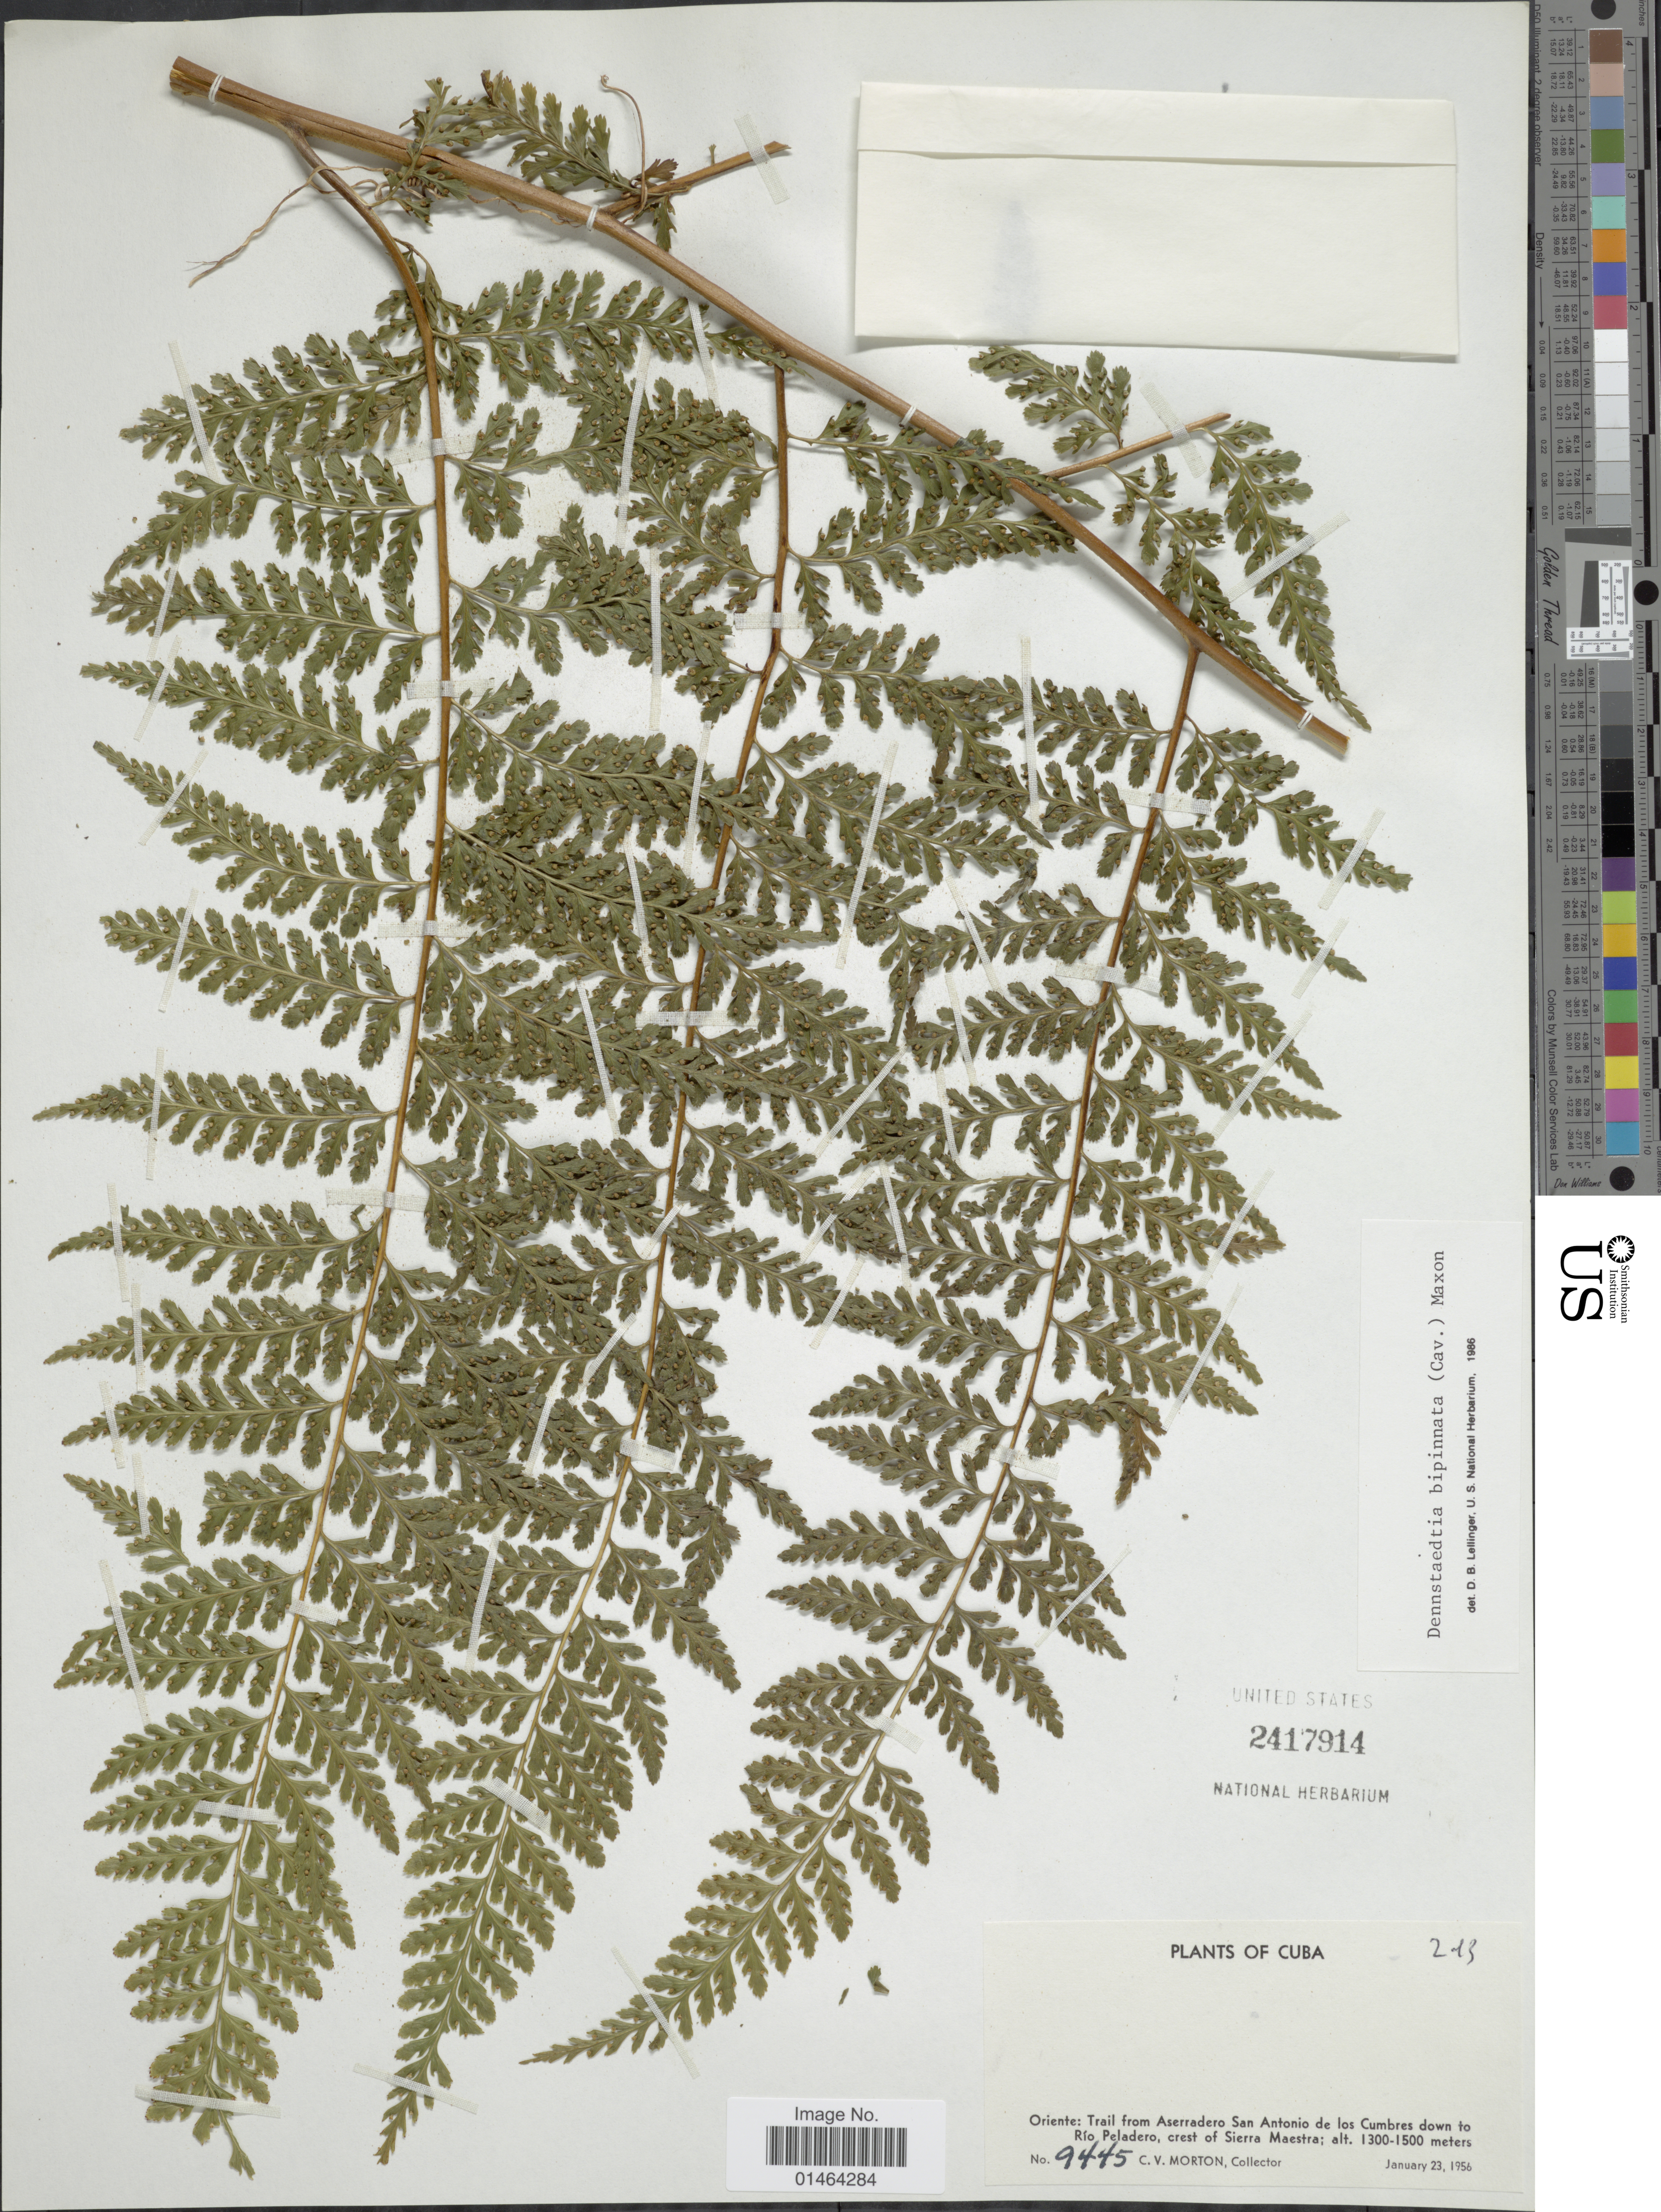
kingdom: Plantae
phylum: Tracheophyta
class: Polypodiopsida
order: Polypodiales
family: Dennstaedtiaceae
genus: Dennstaedtia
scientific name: Dennstaedtia bipinnata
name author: (Cav.) Maxon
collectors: C. V. Morton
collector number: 9445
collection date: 1956-01-23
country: Cuba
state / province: Oriente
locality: Trail from Aserradero San Antonio de los Cumbres down to Río Peladero, crest of Sierra Maestra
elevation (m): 1300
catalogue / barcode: US 2417914